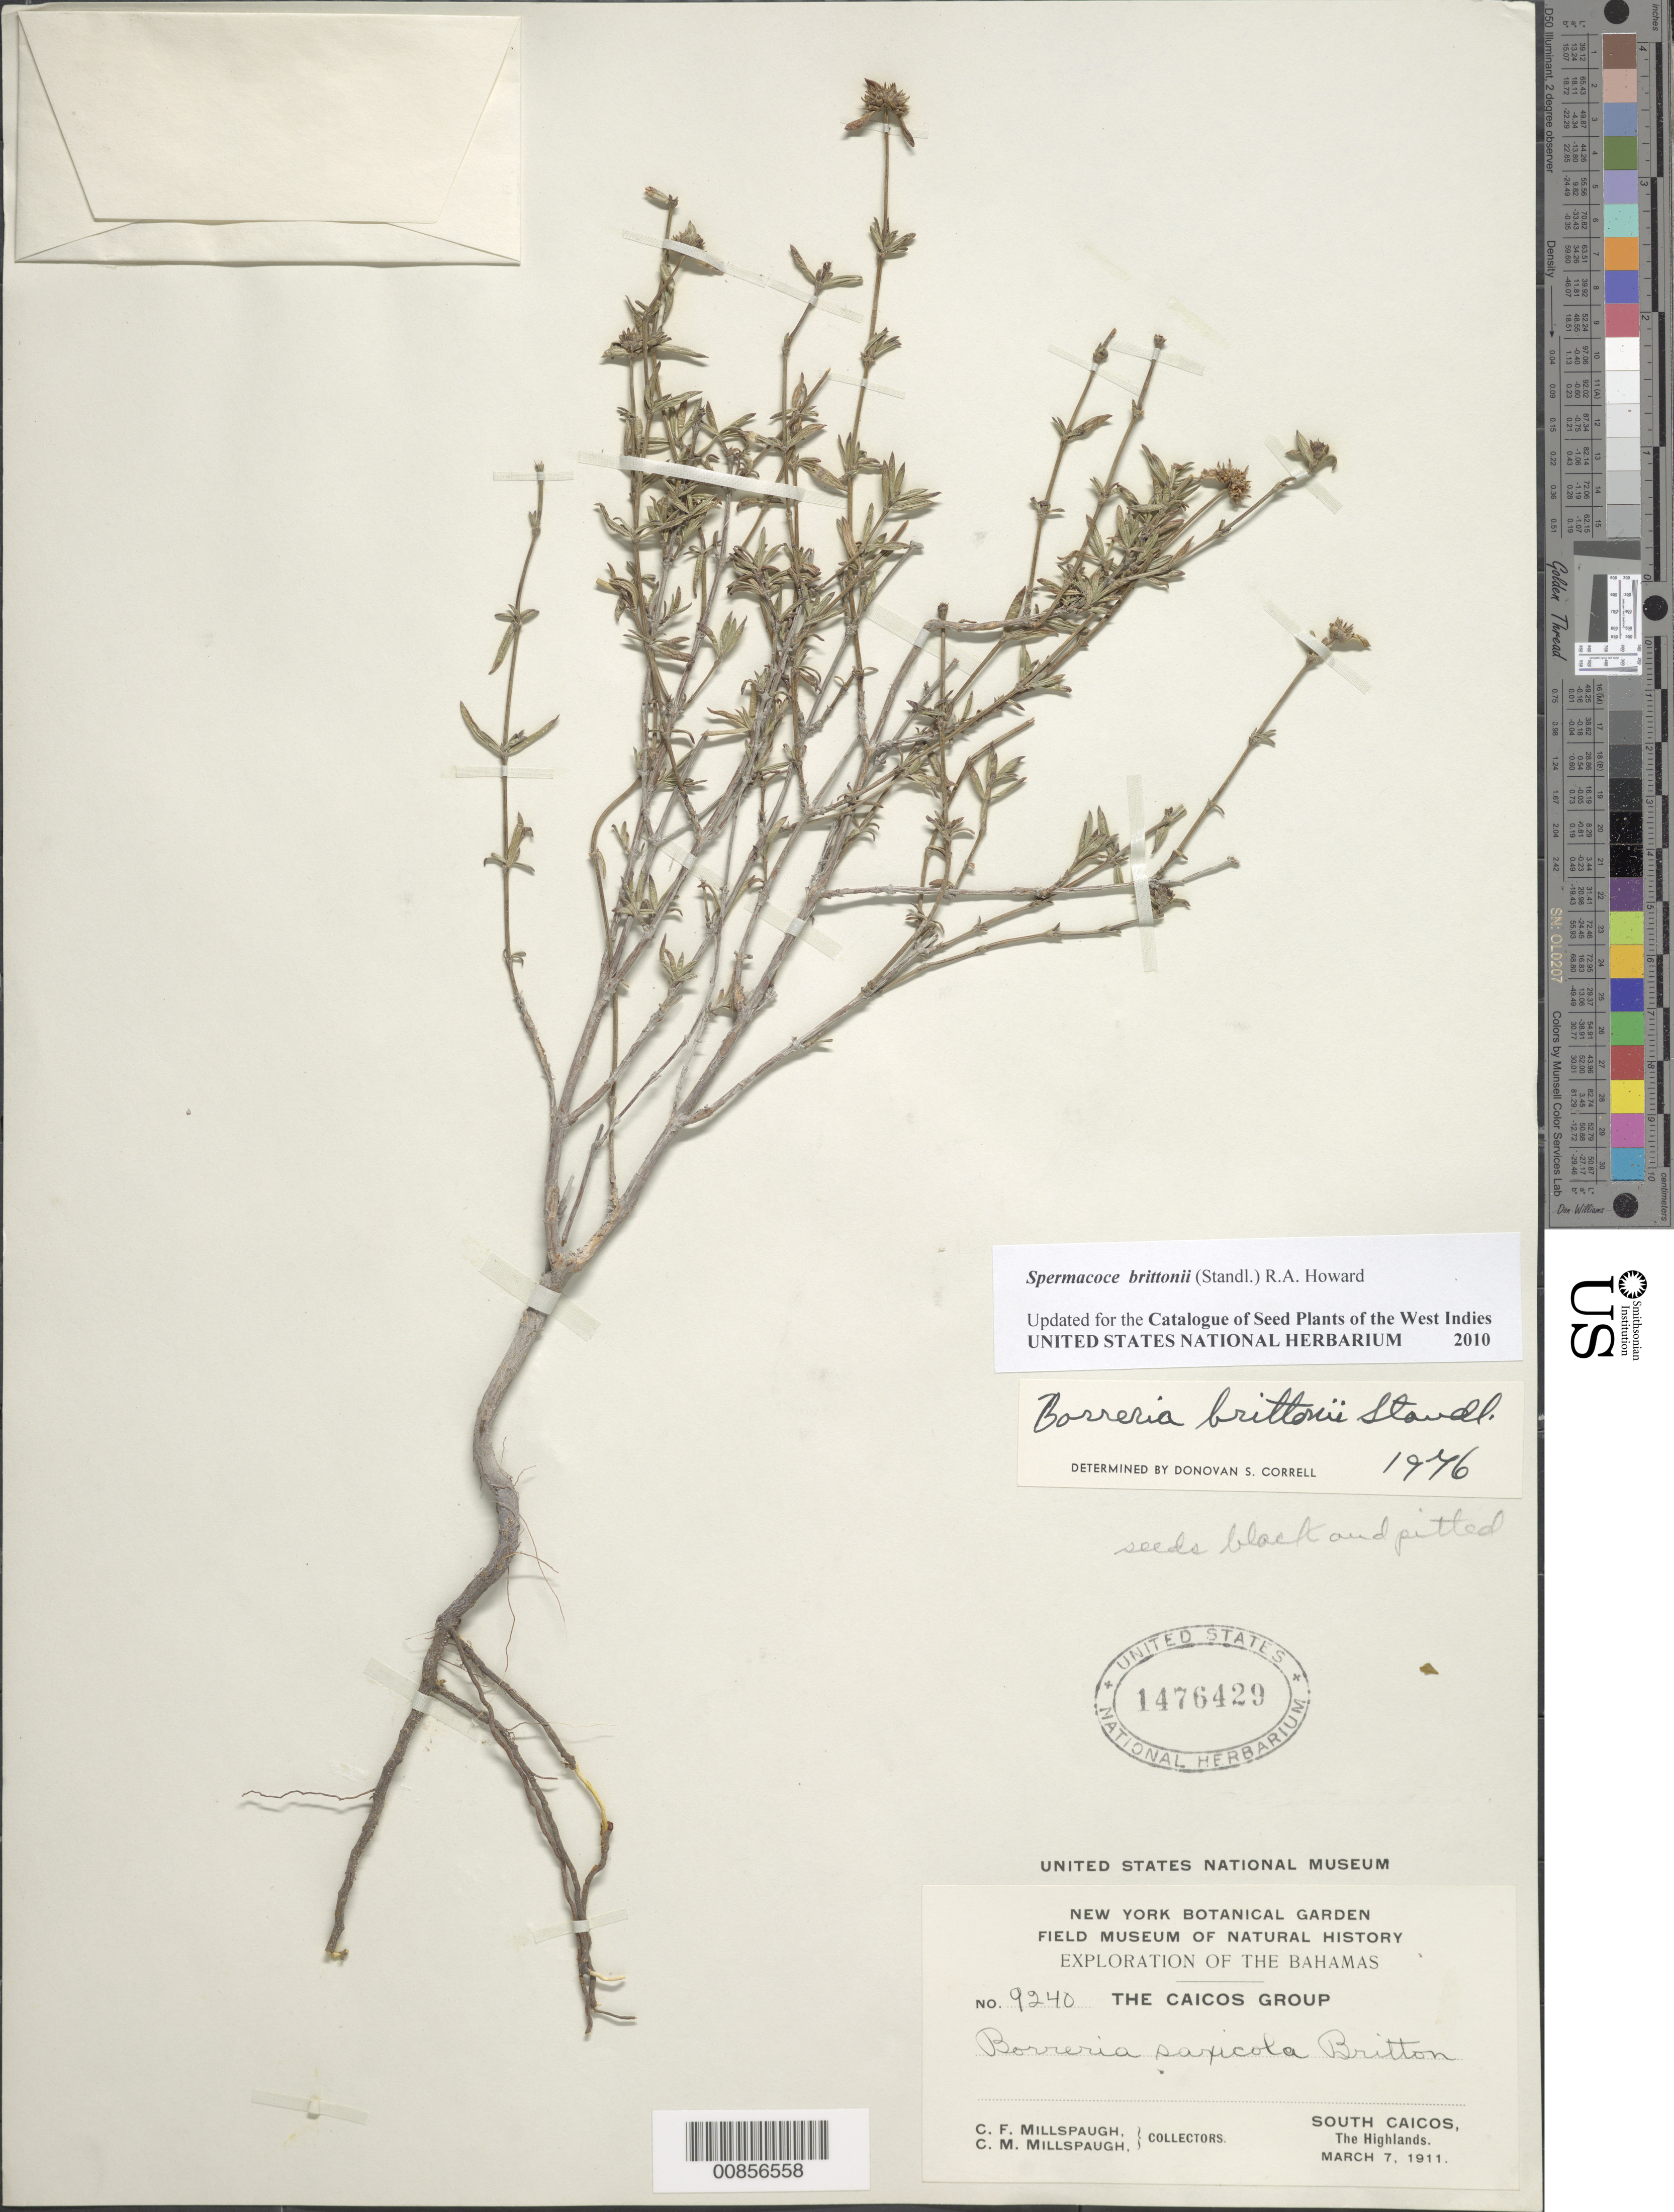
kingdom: Plantae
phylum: Tracheophyta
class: Magnoliopsida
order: Gentianales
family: Rubiaceae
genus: Spermacoce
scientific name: Spermacoce brittonii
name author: (Standl.) R.A. Howard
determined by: Correll, D. S.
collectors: C. F. Millspaugh & C. Millspaugh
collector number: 9240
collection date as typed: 07 Mar 1911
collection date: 1911-03-07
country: Bahamas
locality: The Caicos Group. South Caicos, The Highlands.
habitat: Highlands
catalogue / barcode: US 1476429